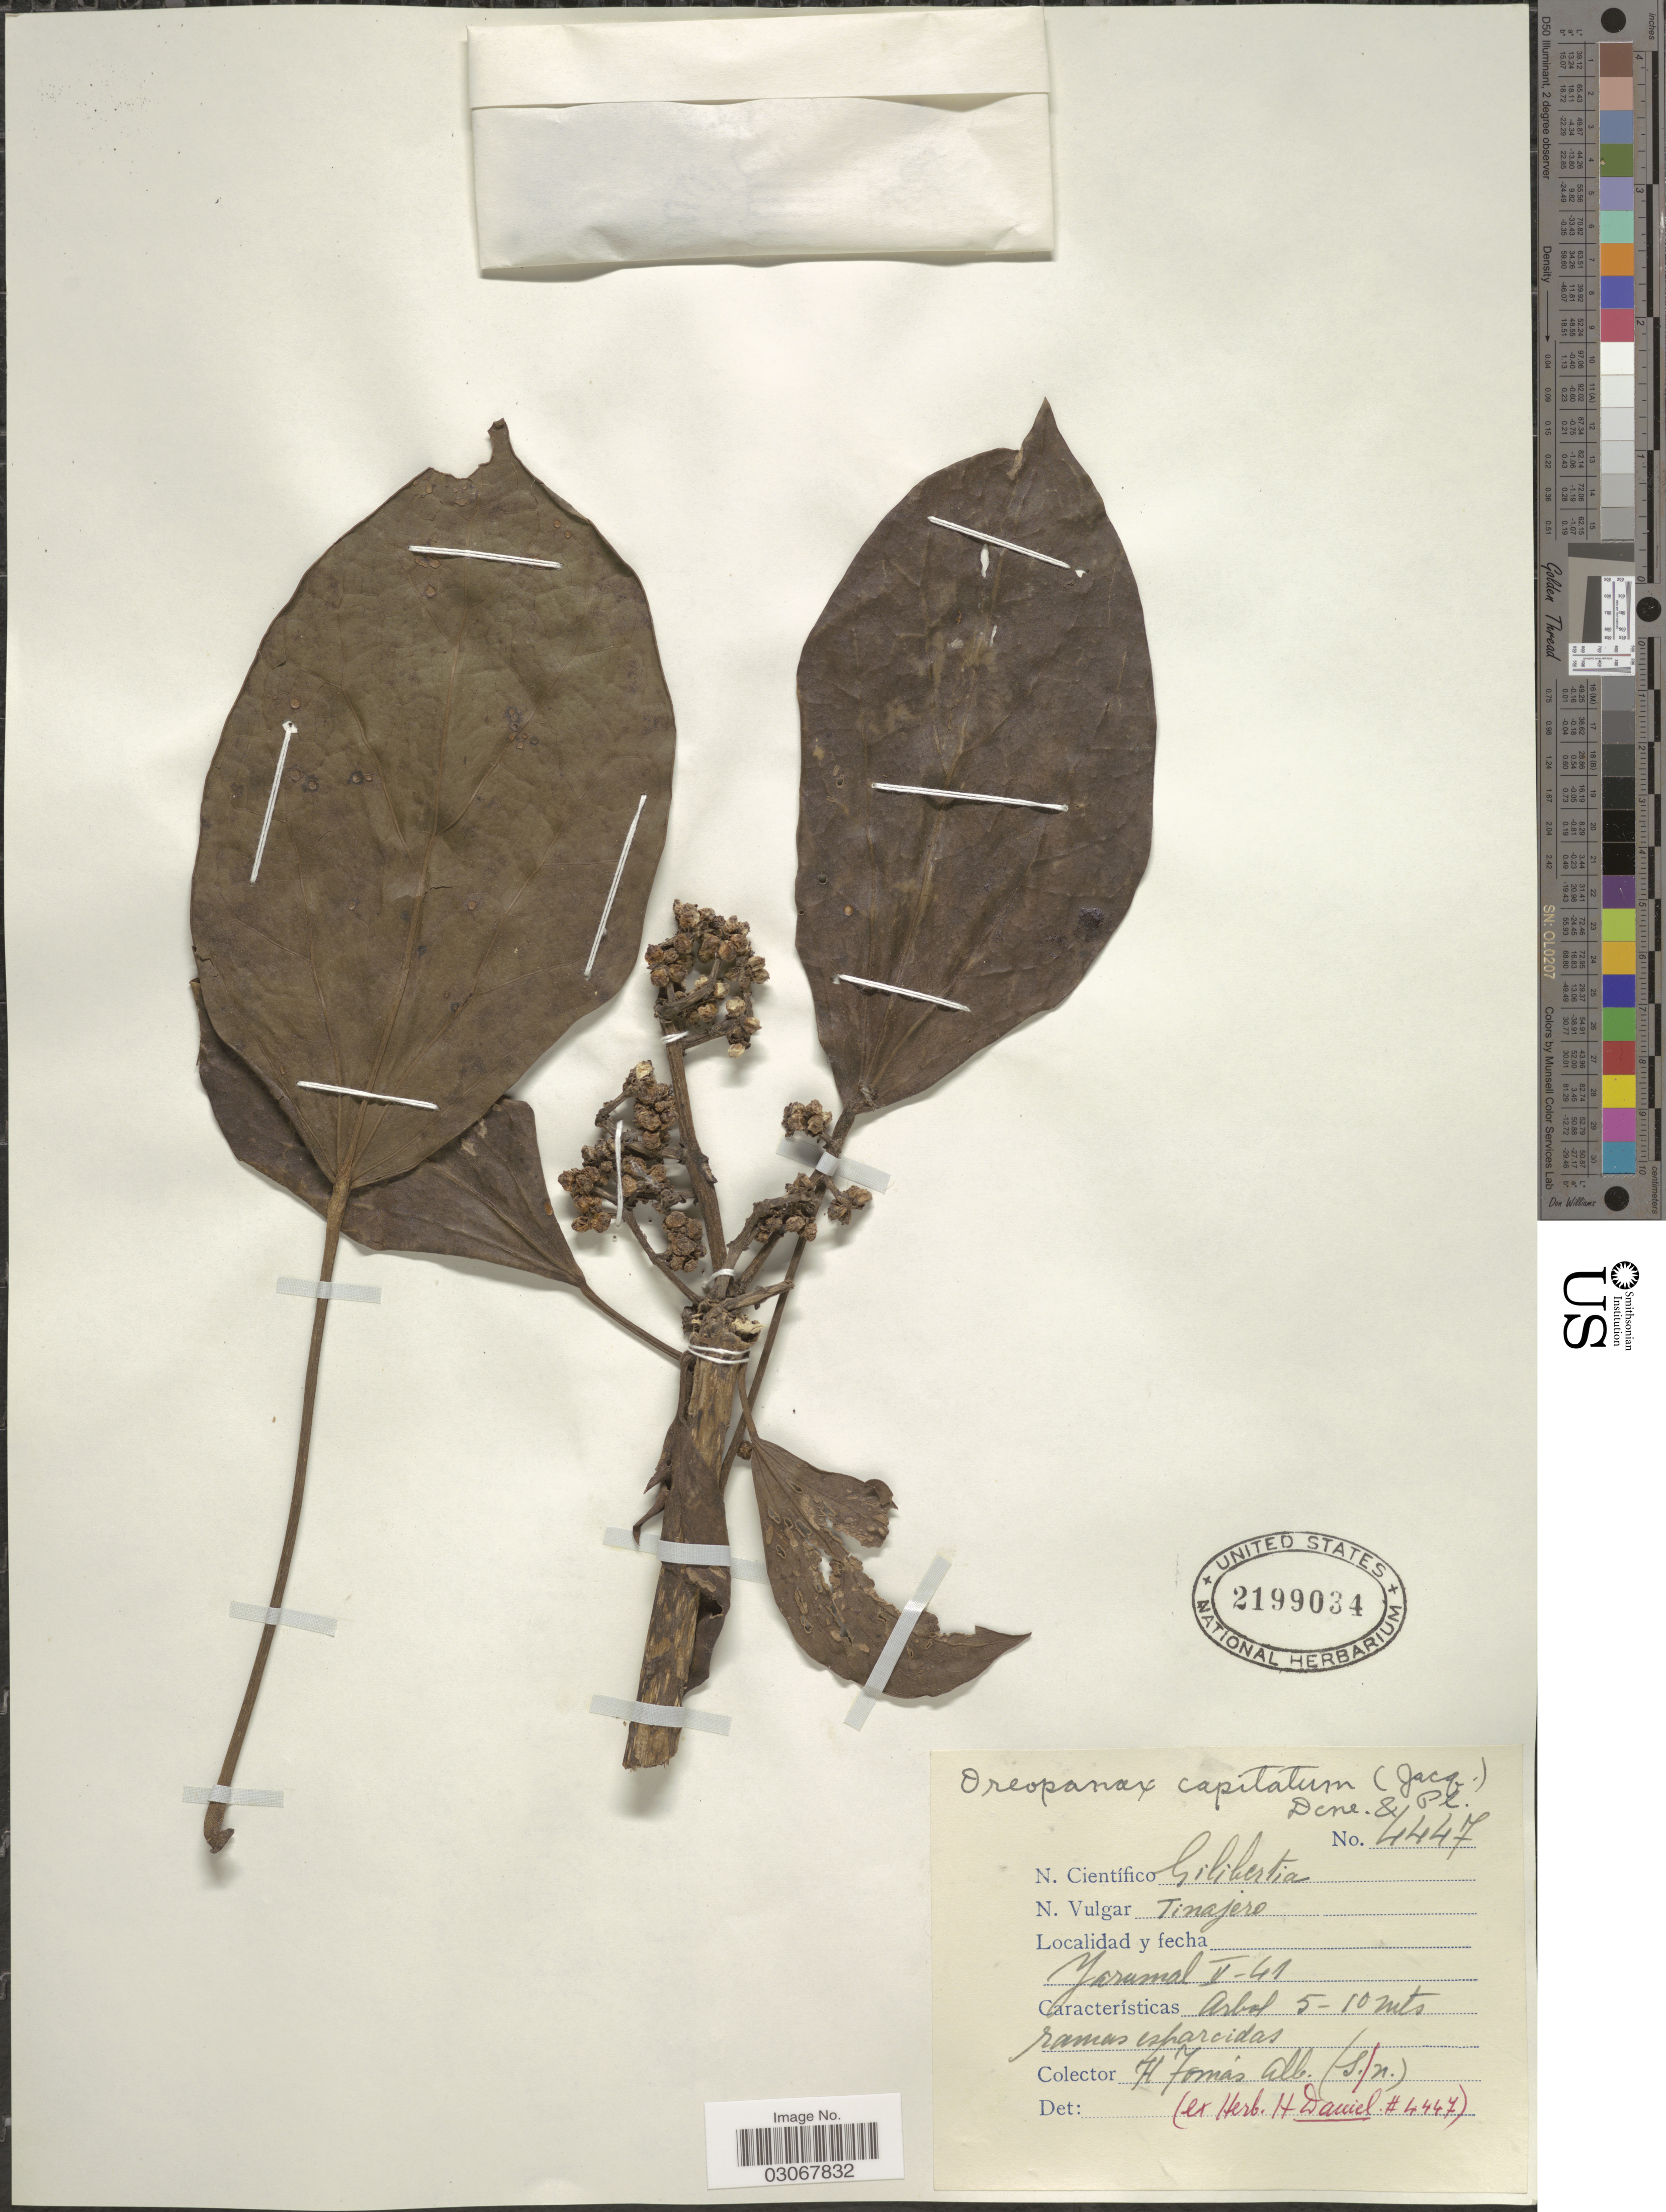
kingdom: Plantae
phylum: Tracheophyta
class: Magnoliopsida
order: Apiales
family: Araliaceae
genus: Oreopanax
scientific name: Oreopanax capitatus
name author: (Jacq.) Decne. & Planch.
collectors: H. Tomas Alb.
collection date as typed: Transcribed d/m/y: /5/41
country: Colombia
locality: Yarumal.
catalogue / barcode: US 2199034